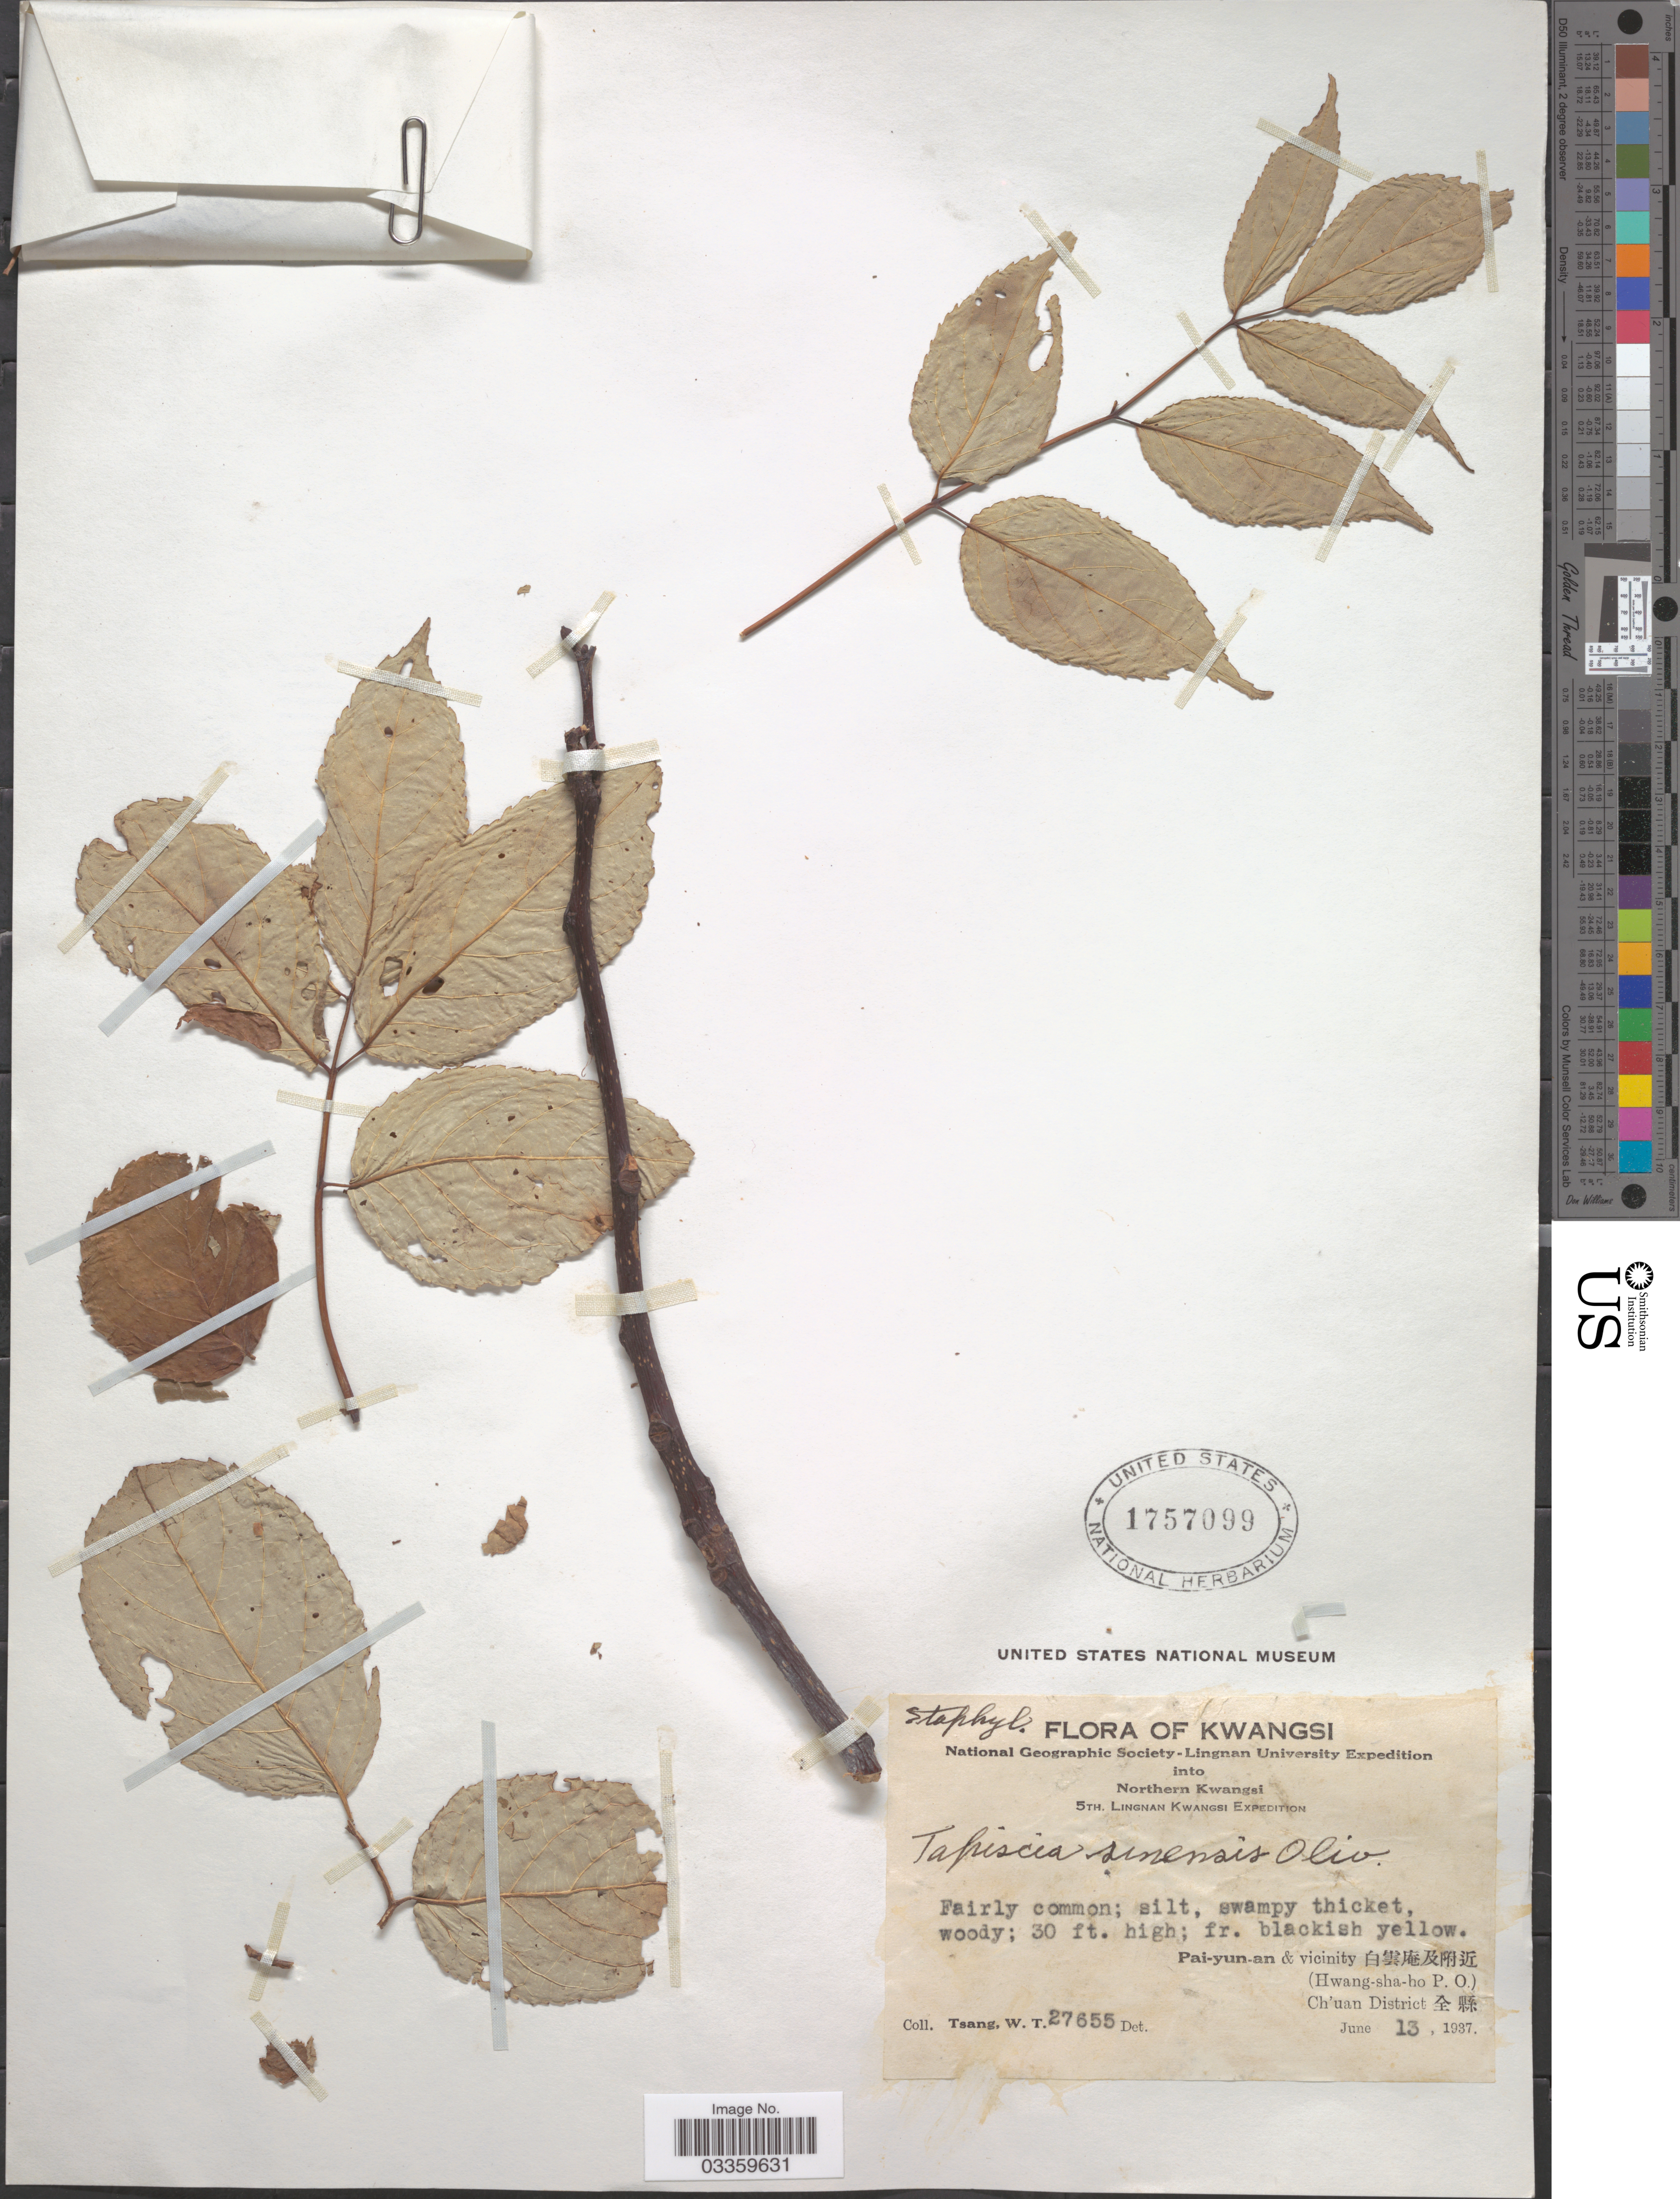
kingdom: Plantae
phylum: Tracheophyta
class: Magnoliopsida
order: Huerteales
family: Tapisciaceae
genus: Tapiscia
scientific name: Tapiscia sinensis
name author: Oliv.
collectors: W. T. Tsang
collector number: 27655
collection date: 1937-06-13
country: China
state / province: Guangxi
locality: Kwasi,Northern Kwangsi, Pai-yun-an & vicinity (Hwang-sha-ho P.O.) Ch'uan District .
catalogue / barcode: US 1757099